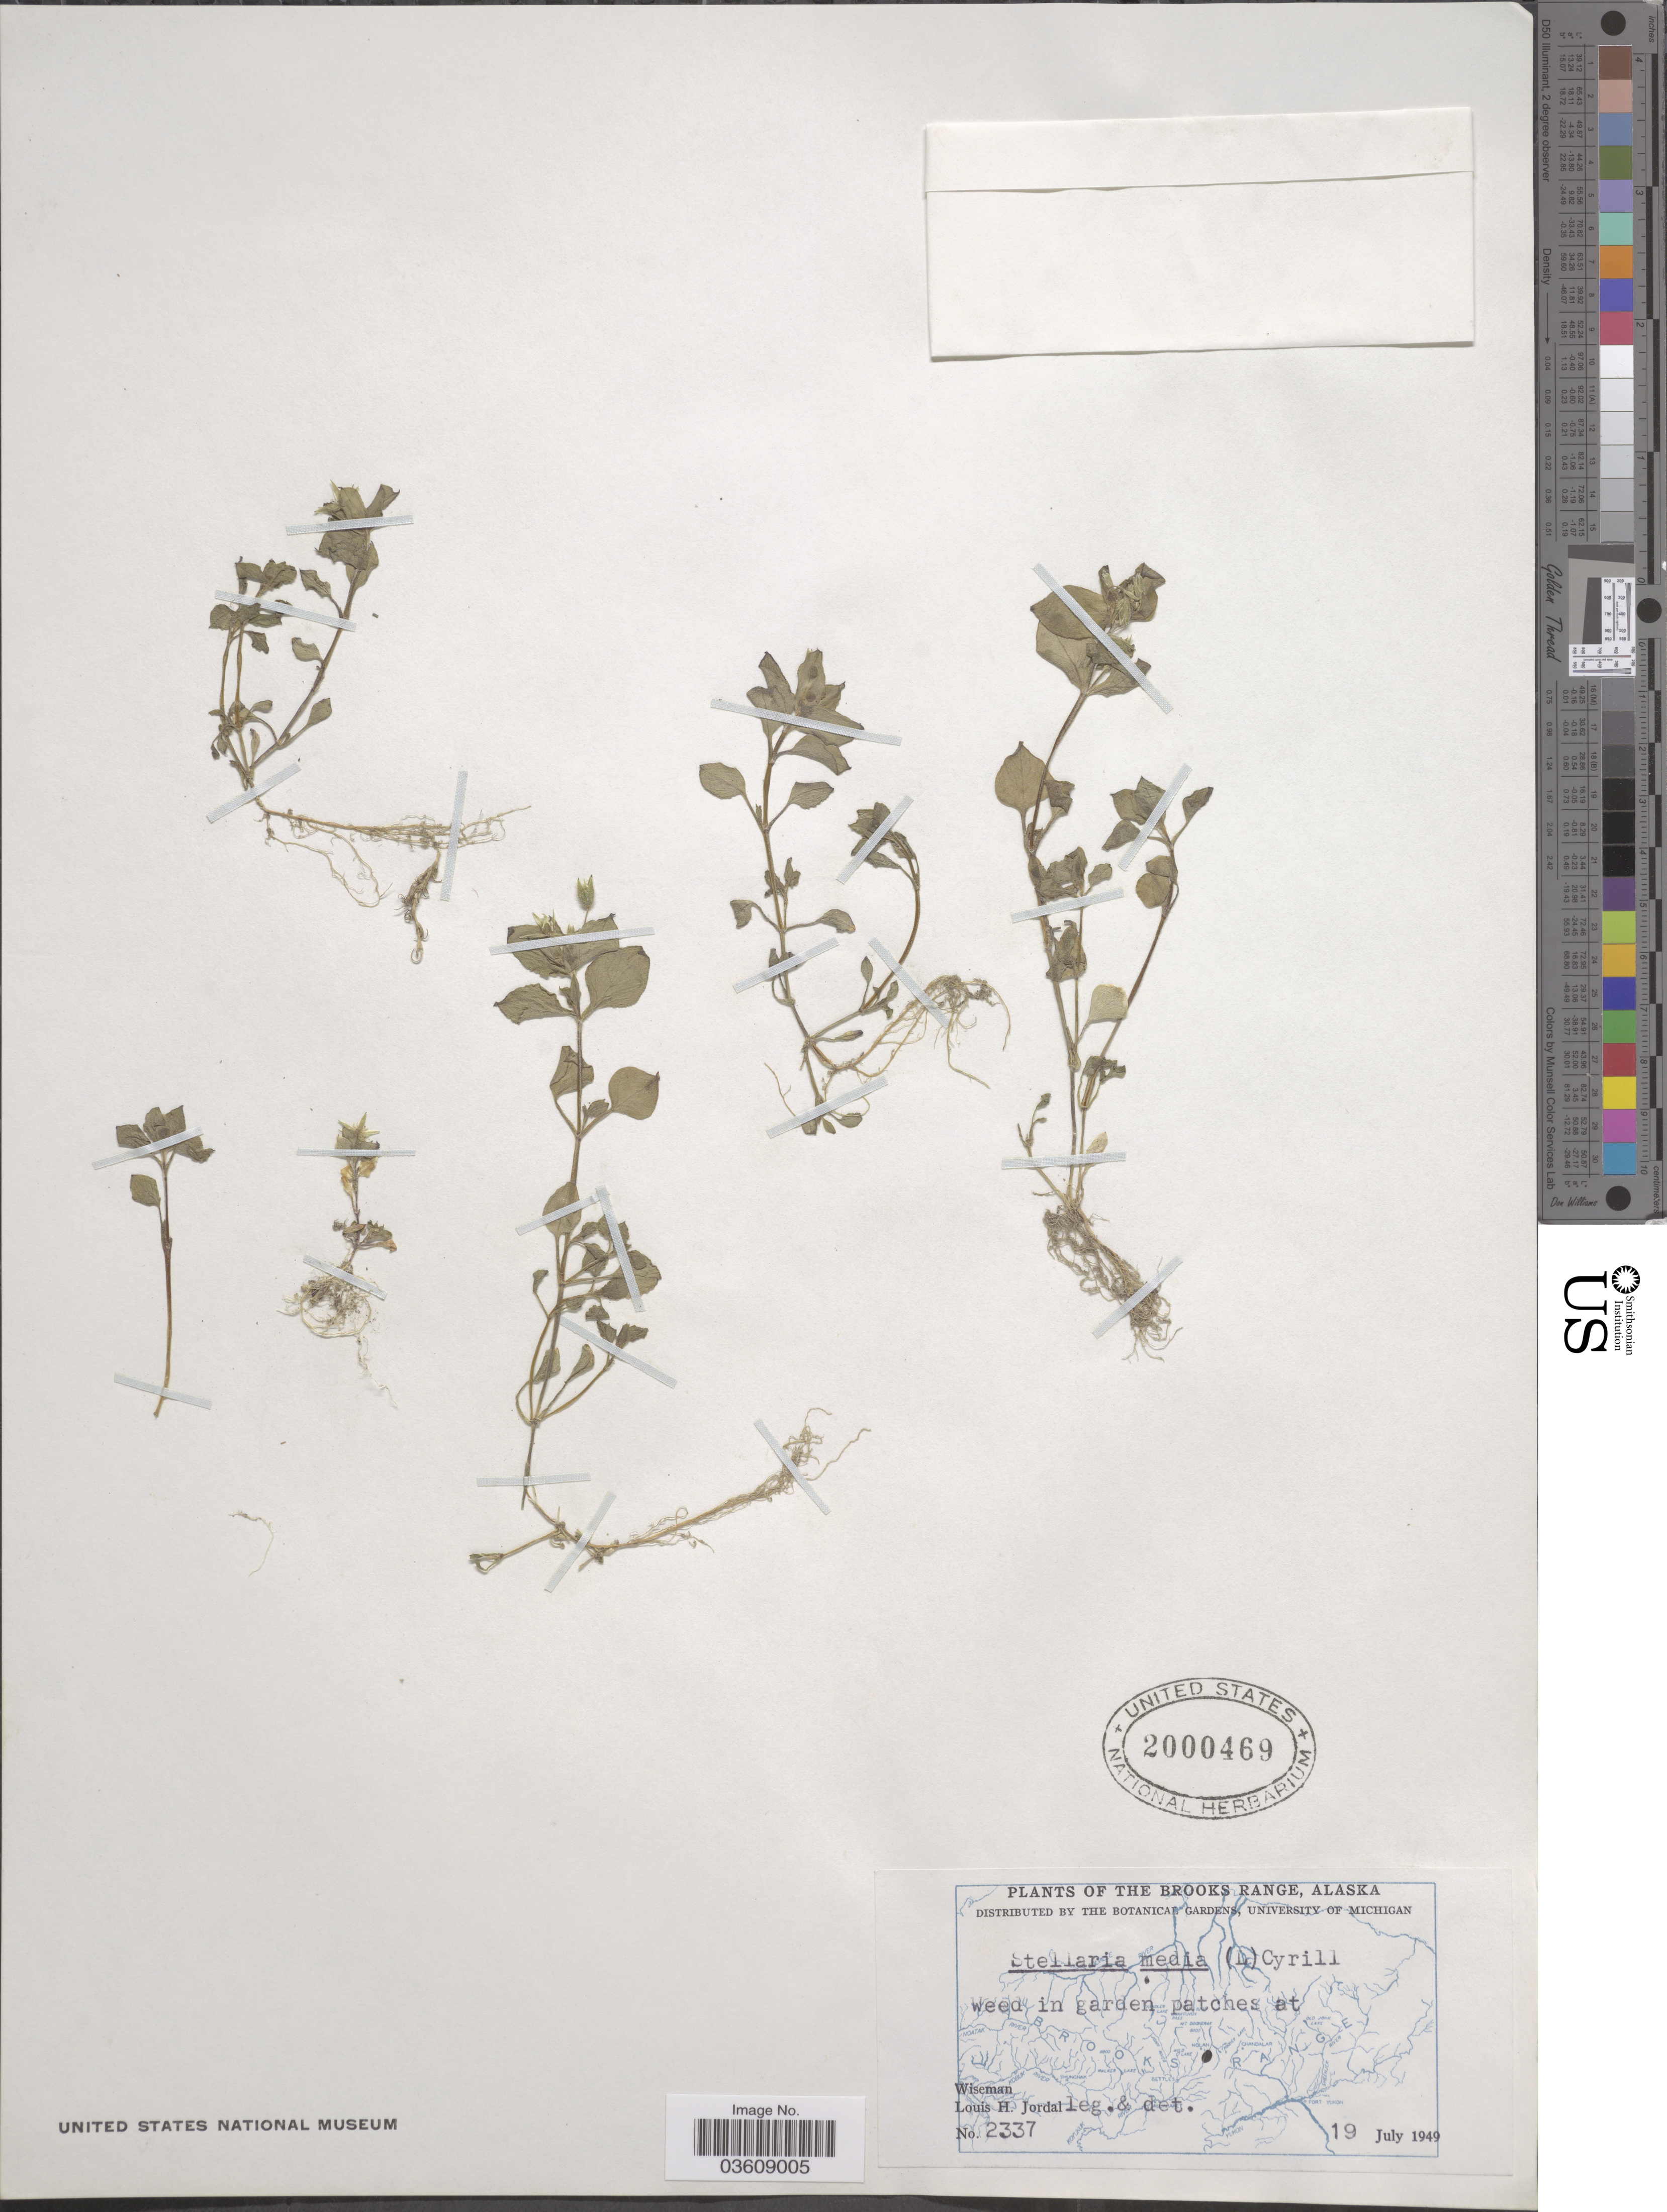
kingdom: Plantae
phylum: Tracheophyta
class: Magnoliopsida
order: Caryophyllales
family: Caryophyllaceae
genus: Stellaria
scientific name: Stellaria media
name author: (L.) Vill.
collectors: L. Jordal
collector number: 2337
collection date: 1949-07-19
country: United States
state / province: Alaska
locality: The Brooks Range. Wiseman.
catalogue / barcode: US 2000469